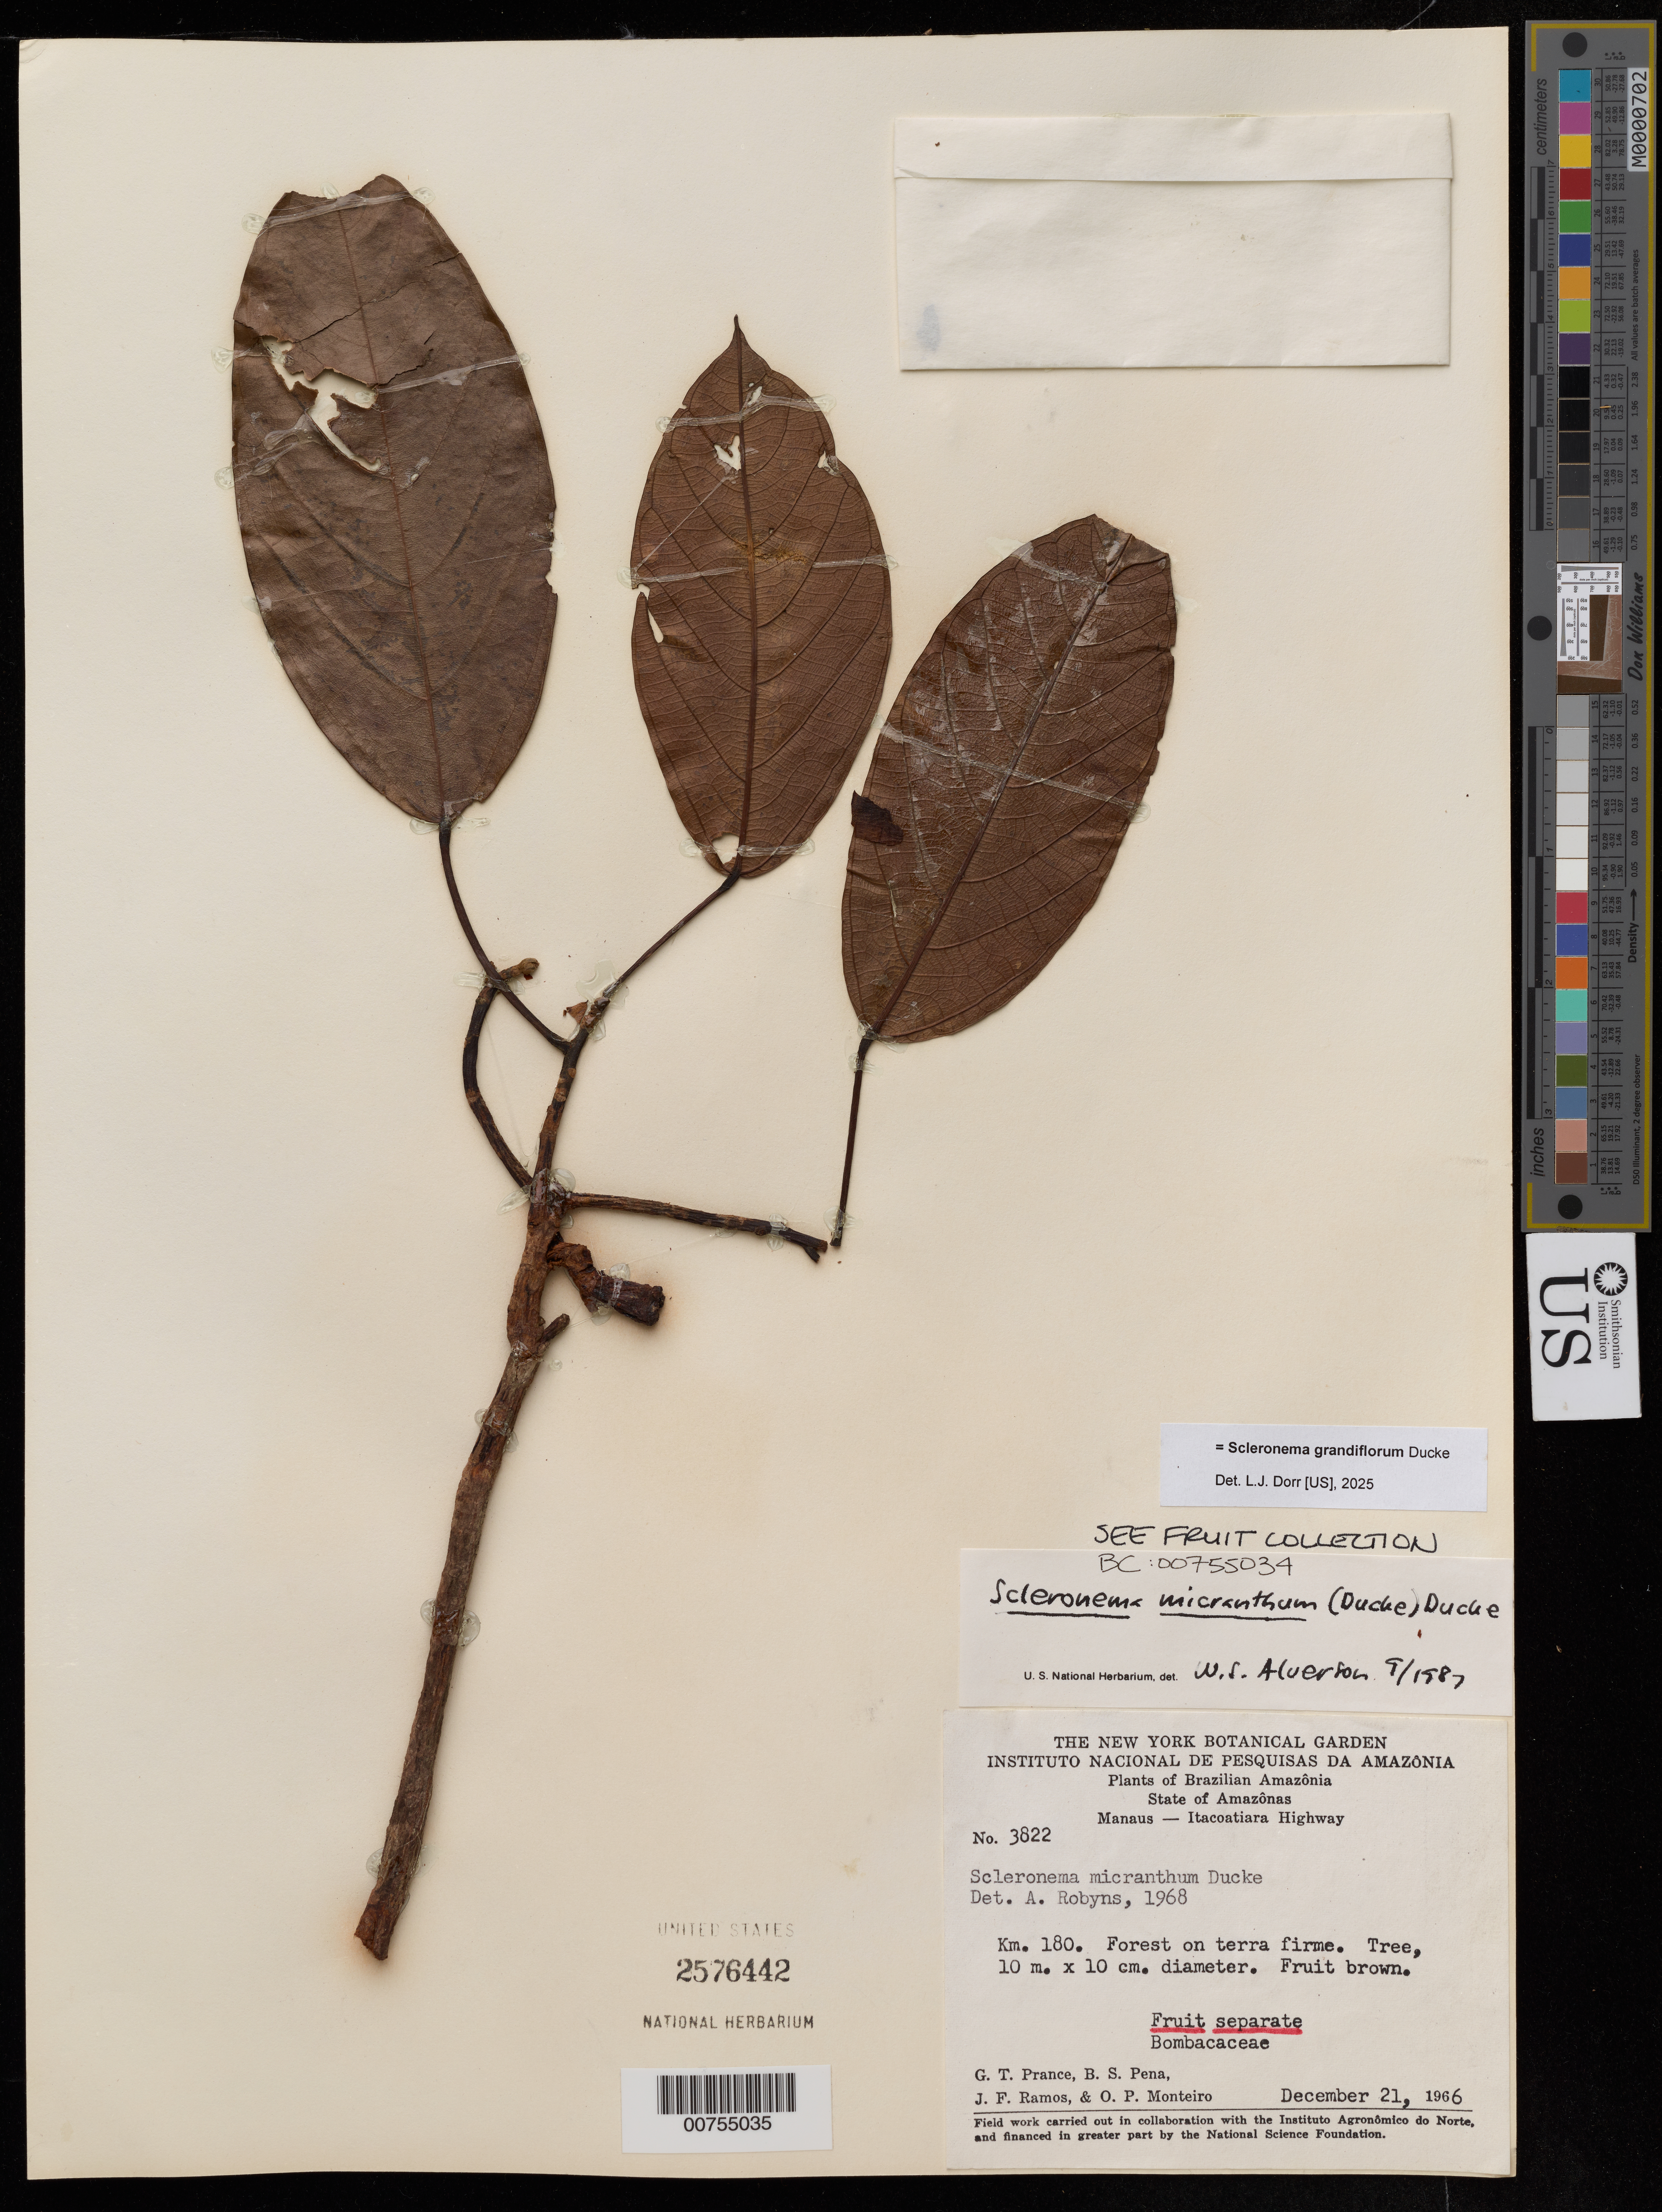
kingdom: Plantae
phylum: Tracheophyta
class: Magnoliopsida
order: Malvales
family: Malvaceae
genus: Scleronema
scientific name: Scleronema grandiflorum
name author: Huber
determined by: Dorr, Laurence J., Curator (BOT), Smithsonian Institution - National Museum of Natural History (UNITED STATES)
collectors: G. T. Prance & et al.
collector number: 3822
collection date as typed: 21 Dec 1966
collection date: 1966-12-21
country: Brazil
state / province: Amazonas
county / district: Manaus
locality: Itacoatiara Highway. Km. 180.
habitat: Forest on terra firme.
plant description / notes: Bulky Fruit BC 00755034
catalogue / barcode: US 2576442